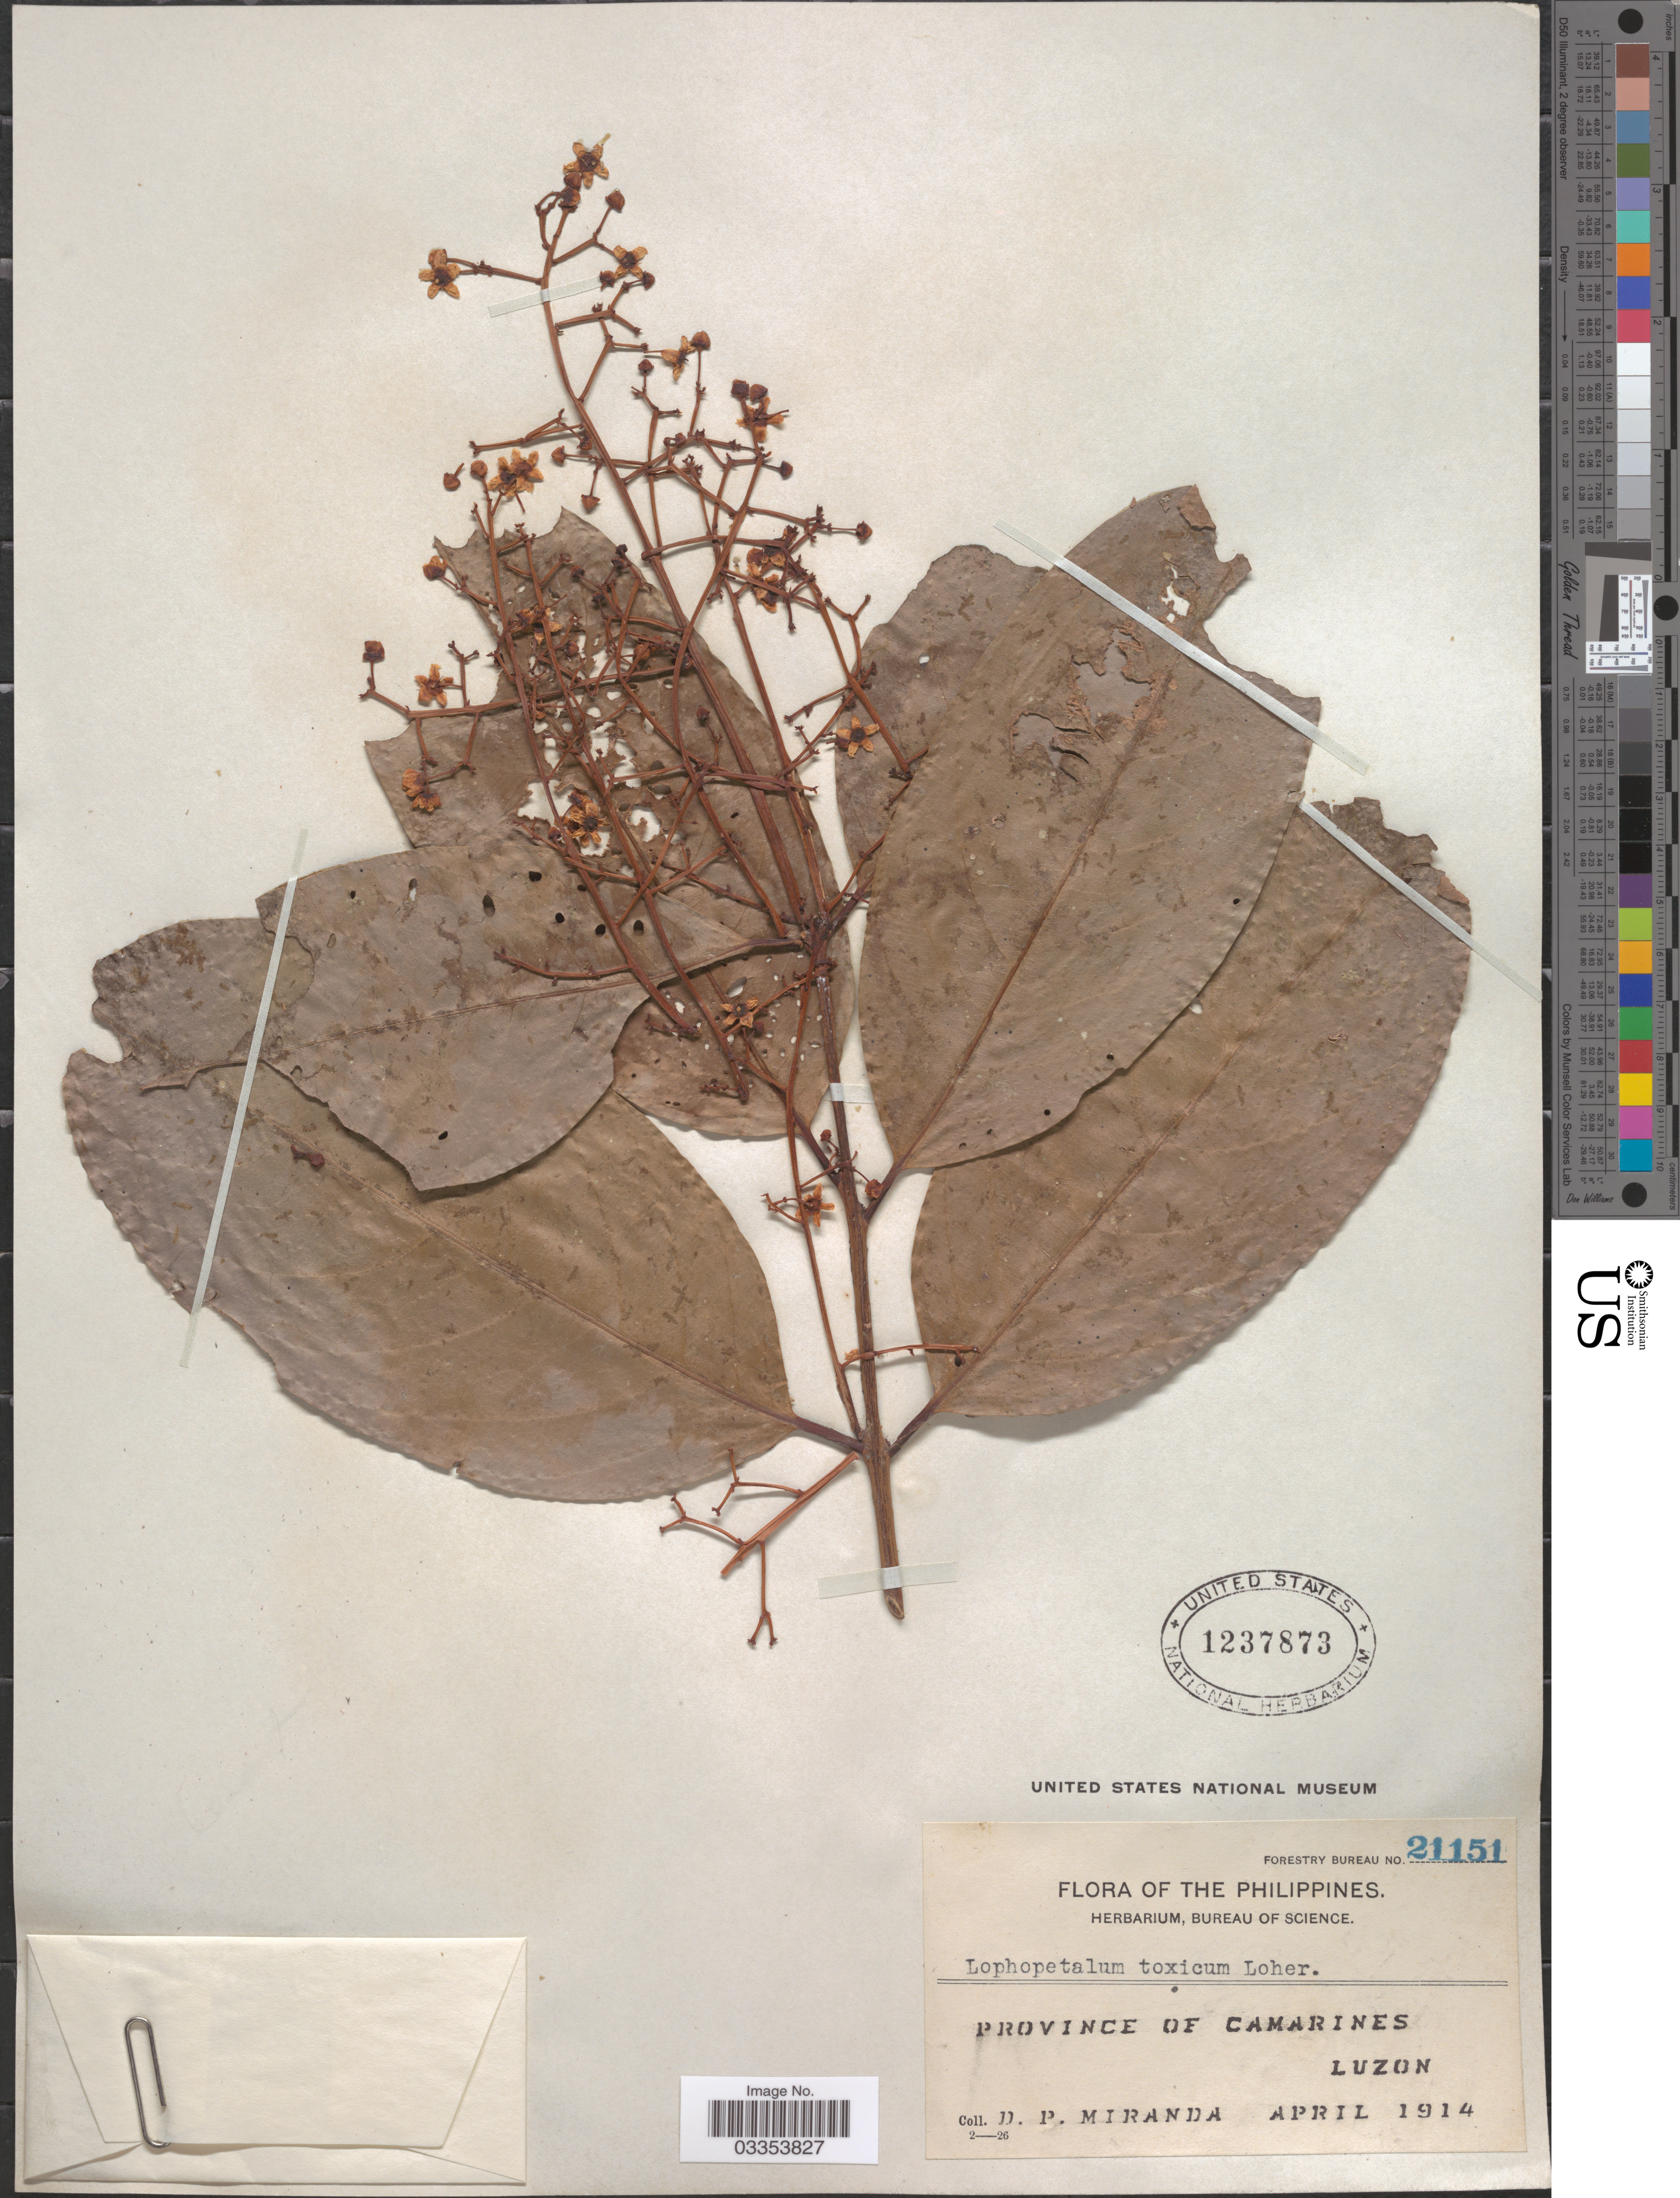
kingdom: Plantae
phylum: Tracheophyta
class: Magnoliopsida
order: Celastrales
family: Celastraceae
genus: Lophopetalum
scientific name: Lophopetalum javanicum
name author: (Zoll.) Turcz.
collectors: D. P. Miranda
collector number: Forestry Bureau 21151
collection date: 1914-04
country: Philippines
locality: Province of Camarines, Luzon.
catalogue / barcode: US 1237873